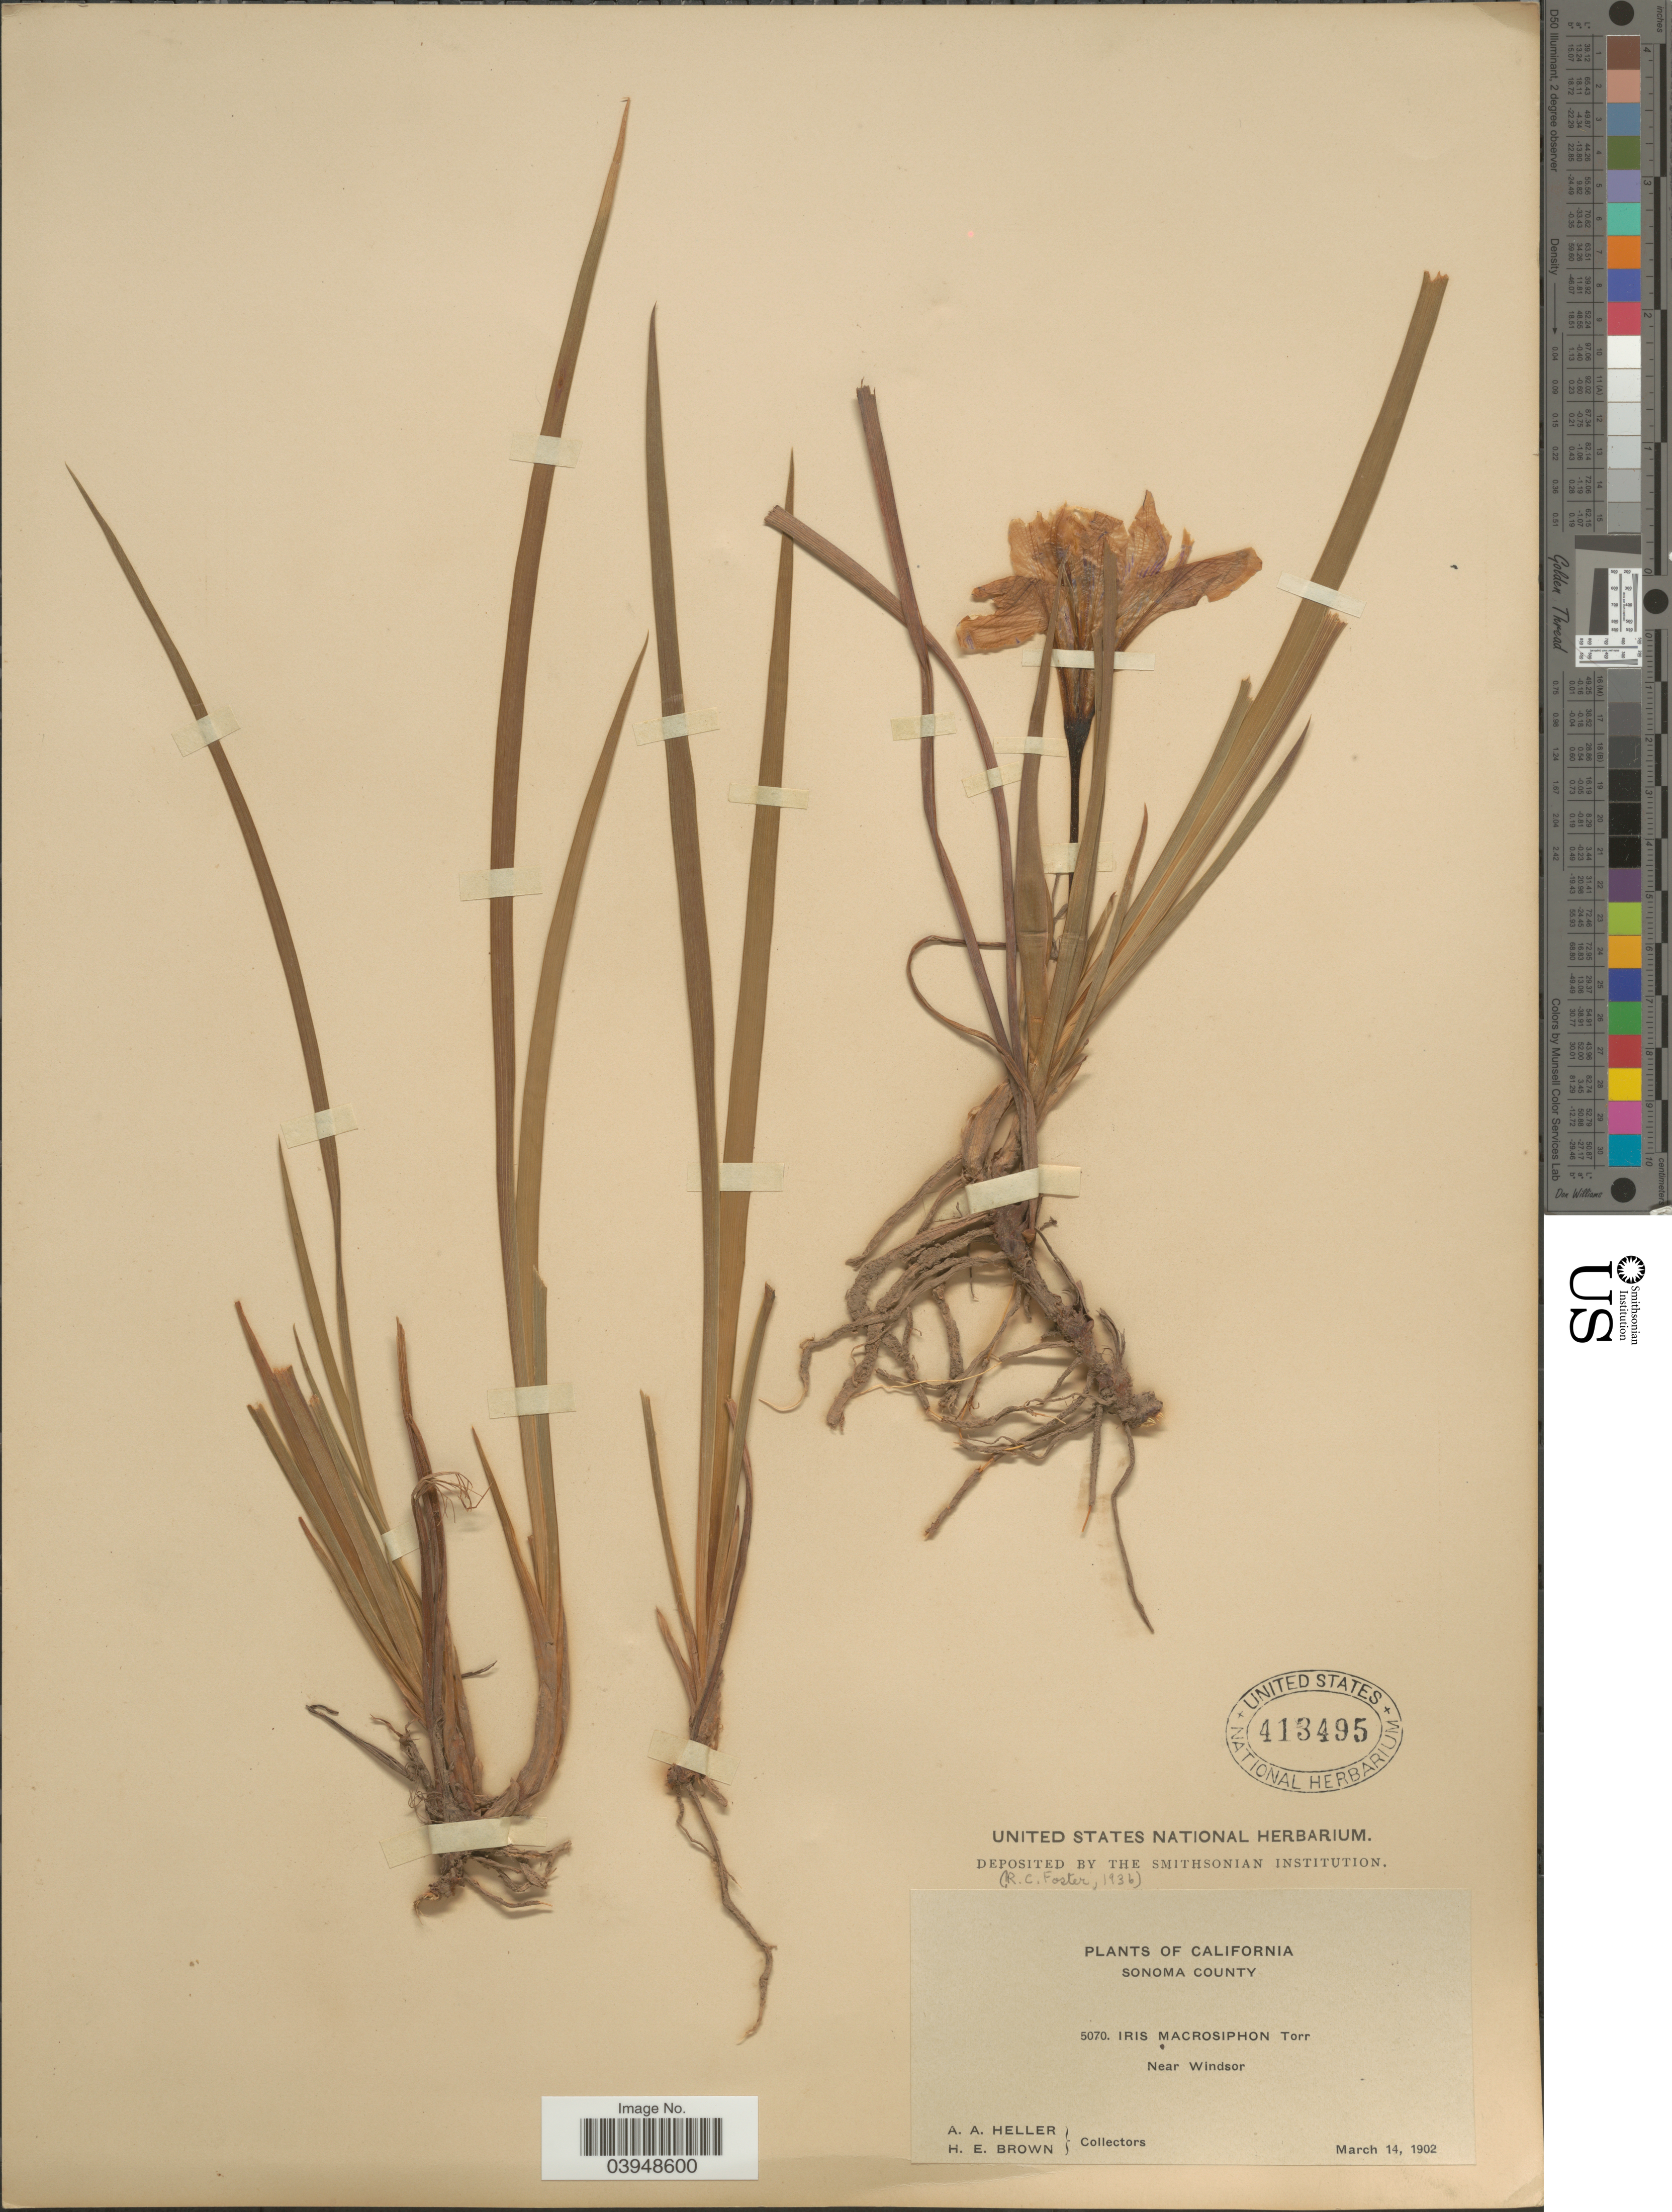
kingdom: Plantae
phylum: Tracheophyta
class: Liliopsida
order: Asparagales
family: Iridaceae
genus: Iris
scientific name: Iris macrosiphon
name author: Torr.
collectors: A. A. Heller & H. E. Brown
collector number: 5070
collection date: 1902-03-14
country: United States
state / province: California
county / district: Sonoma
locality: Sonoma County. Near Windsor.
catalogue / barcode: US 413495